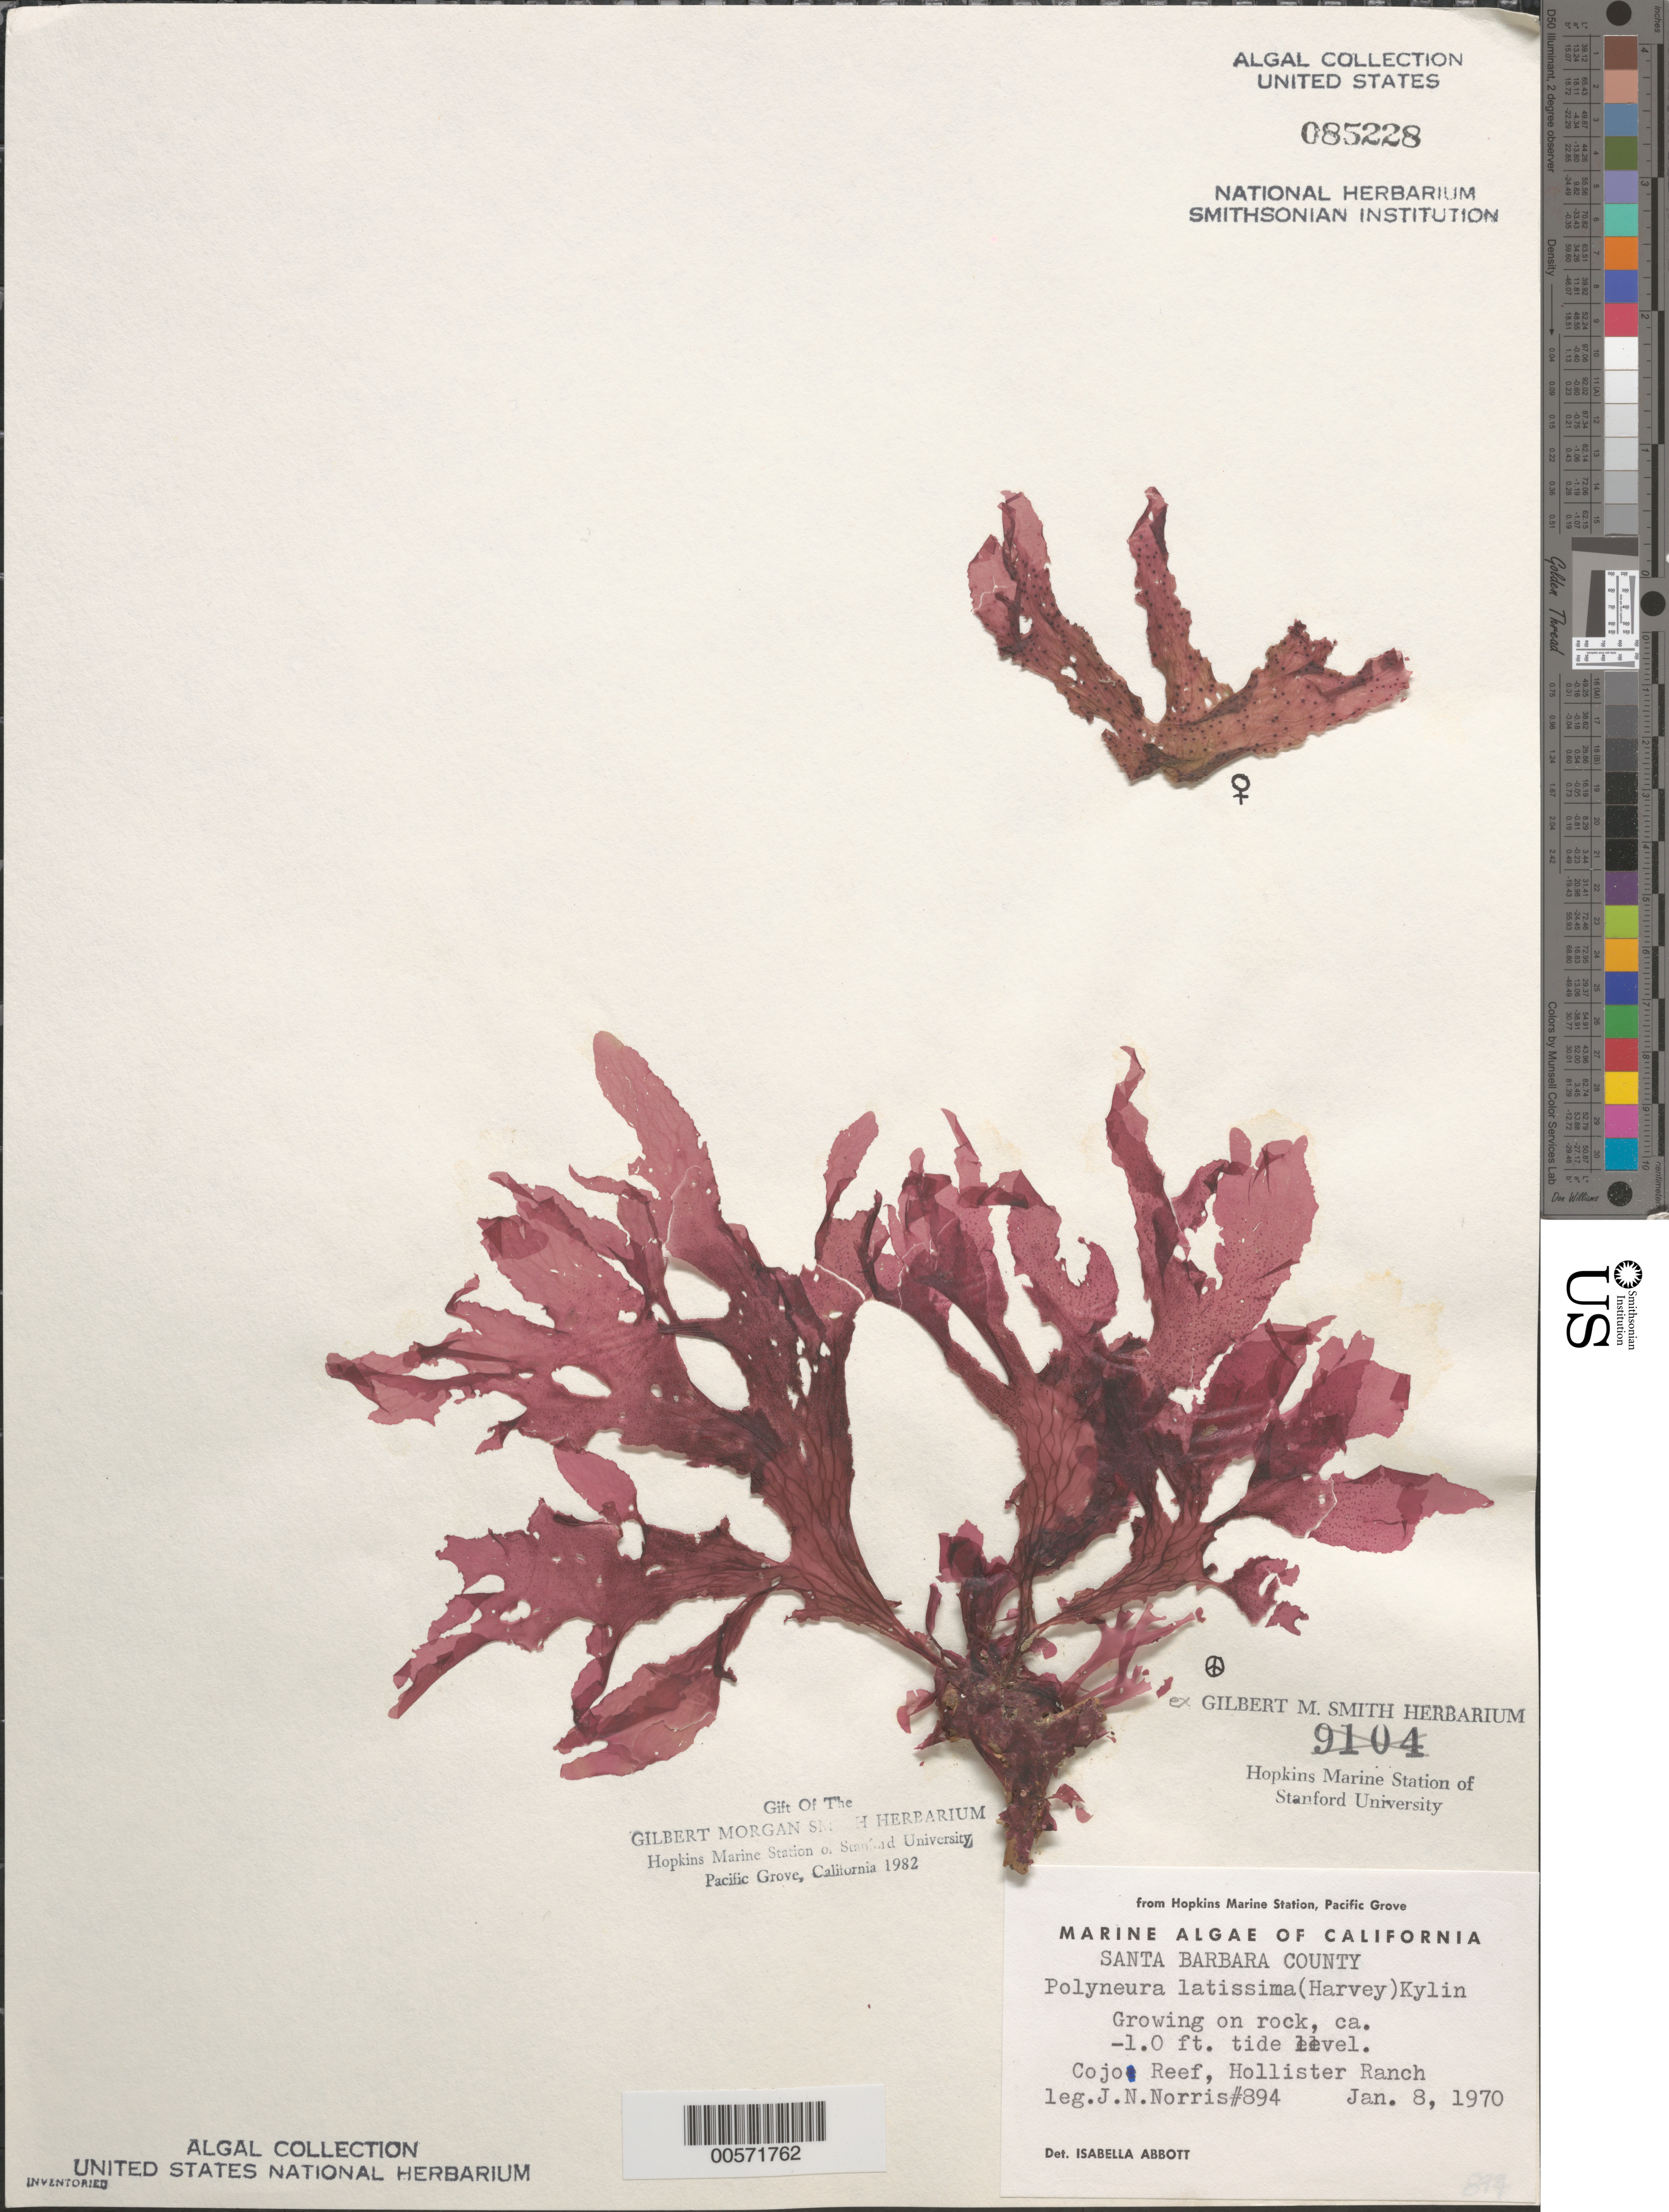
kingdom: Plantae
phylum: Rhodophyta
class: Florideophyceae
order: Ceramiales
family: Delesseriaceae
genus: Polyneura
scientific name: Polyneura latissima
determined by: Abbott, Isabella A.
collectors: J. N. Norris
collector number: JN-894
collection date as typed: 08 Jan 1970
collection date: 1970-01-08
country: United States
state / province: California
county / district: Santa Barbara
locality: Cojo Reef, Hollister Ranch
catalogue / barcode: US 85228